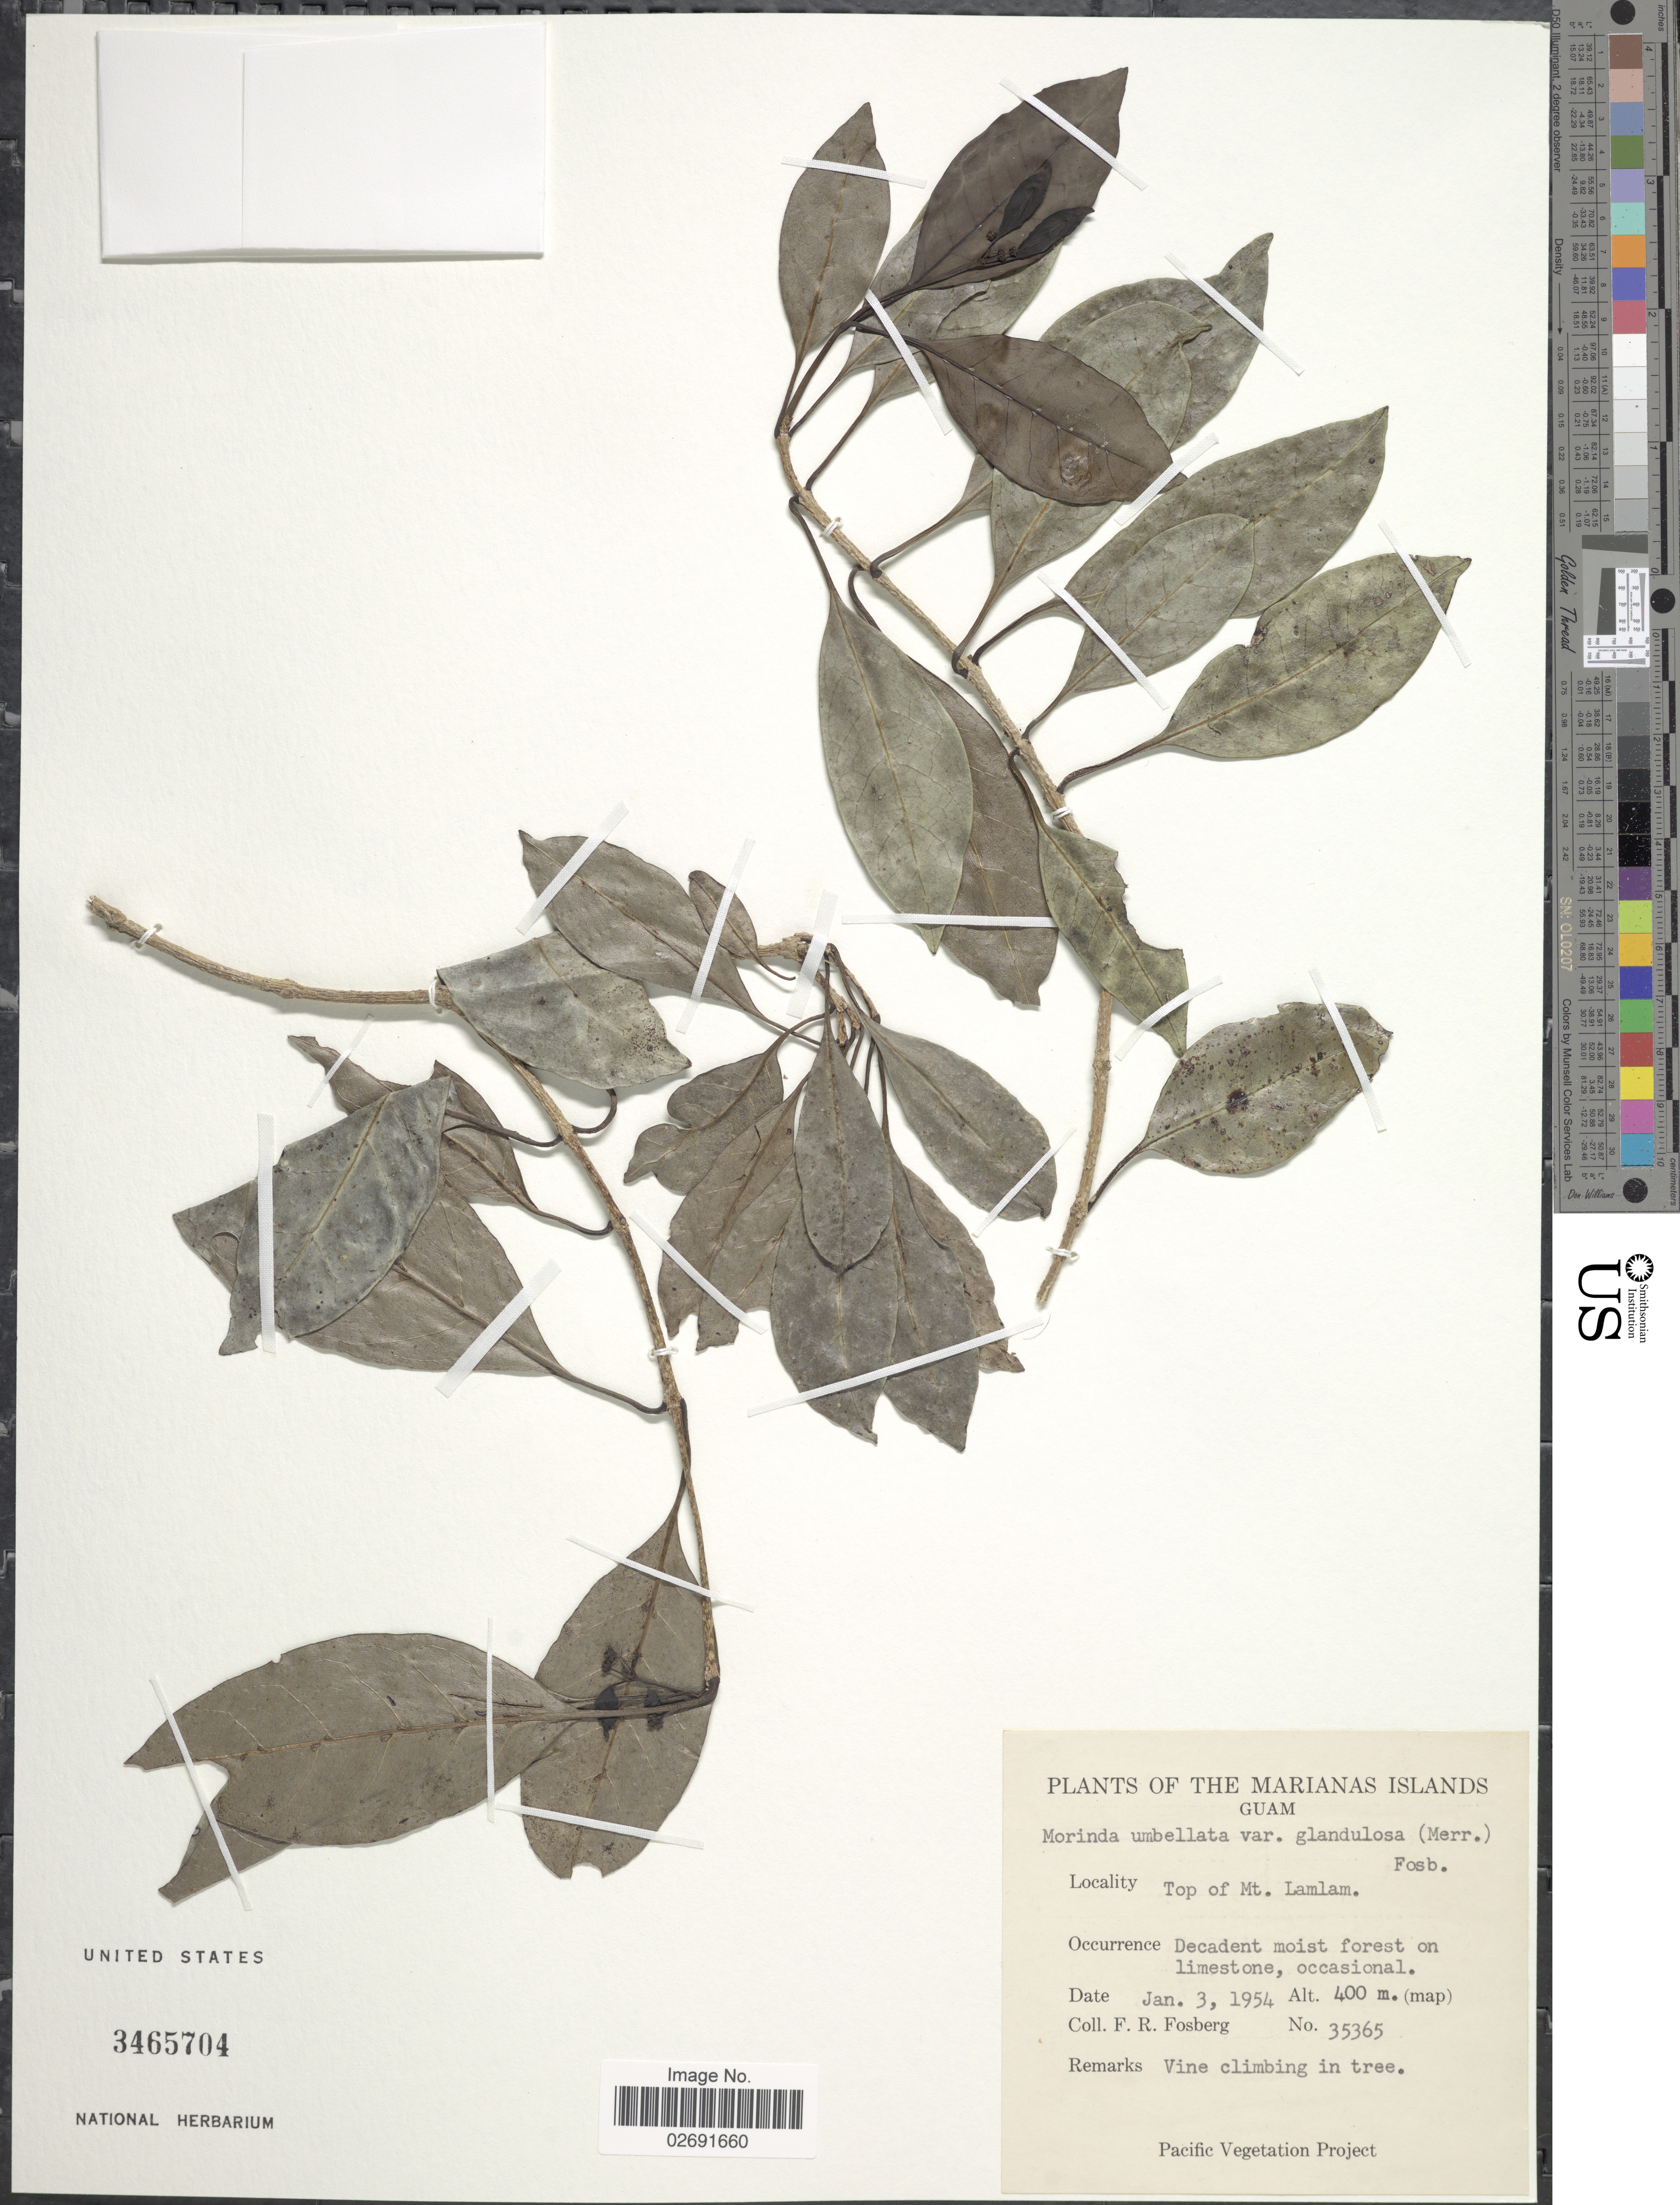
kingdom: Plantae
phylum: Tracheophyta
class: Magnoliopsida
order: Gentianales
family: Rubiaceae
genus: Gynochthodes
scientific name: Gynochthodes myrtifolia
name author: (A. Gray) Razafim. & B. Bremer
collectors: F. R. Fosberg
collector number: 35365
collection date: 1954-01-03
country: Guam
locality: Marianas Islands. Top of Mt. Lamlam.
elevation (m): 400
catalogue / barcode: US 3465704